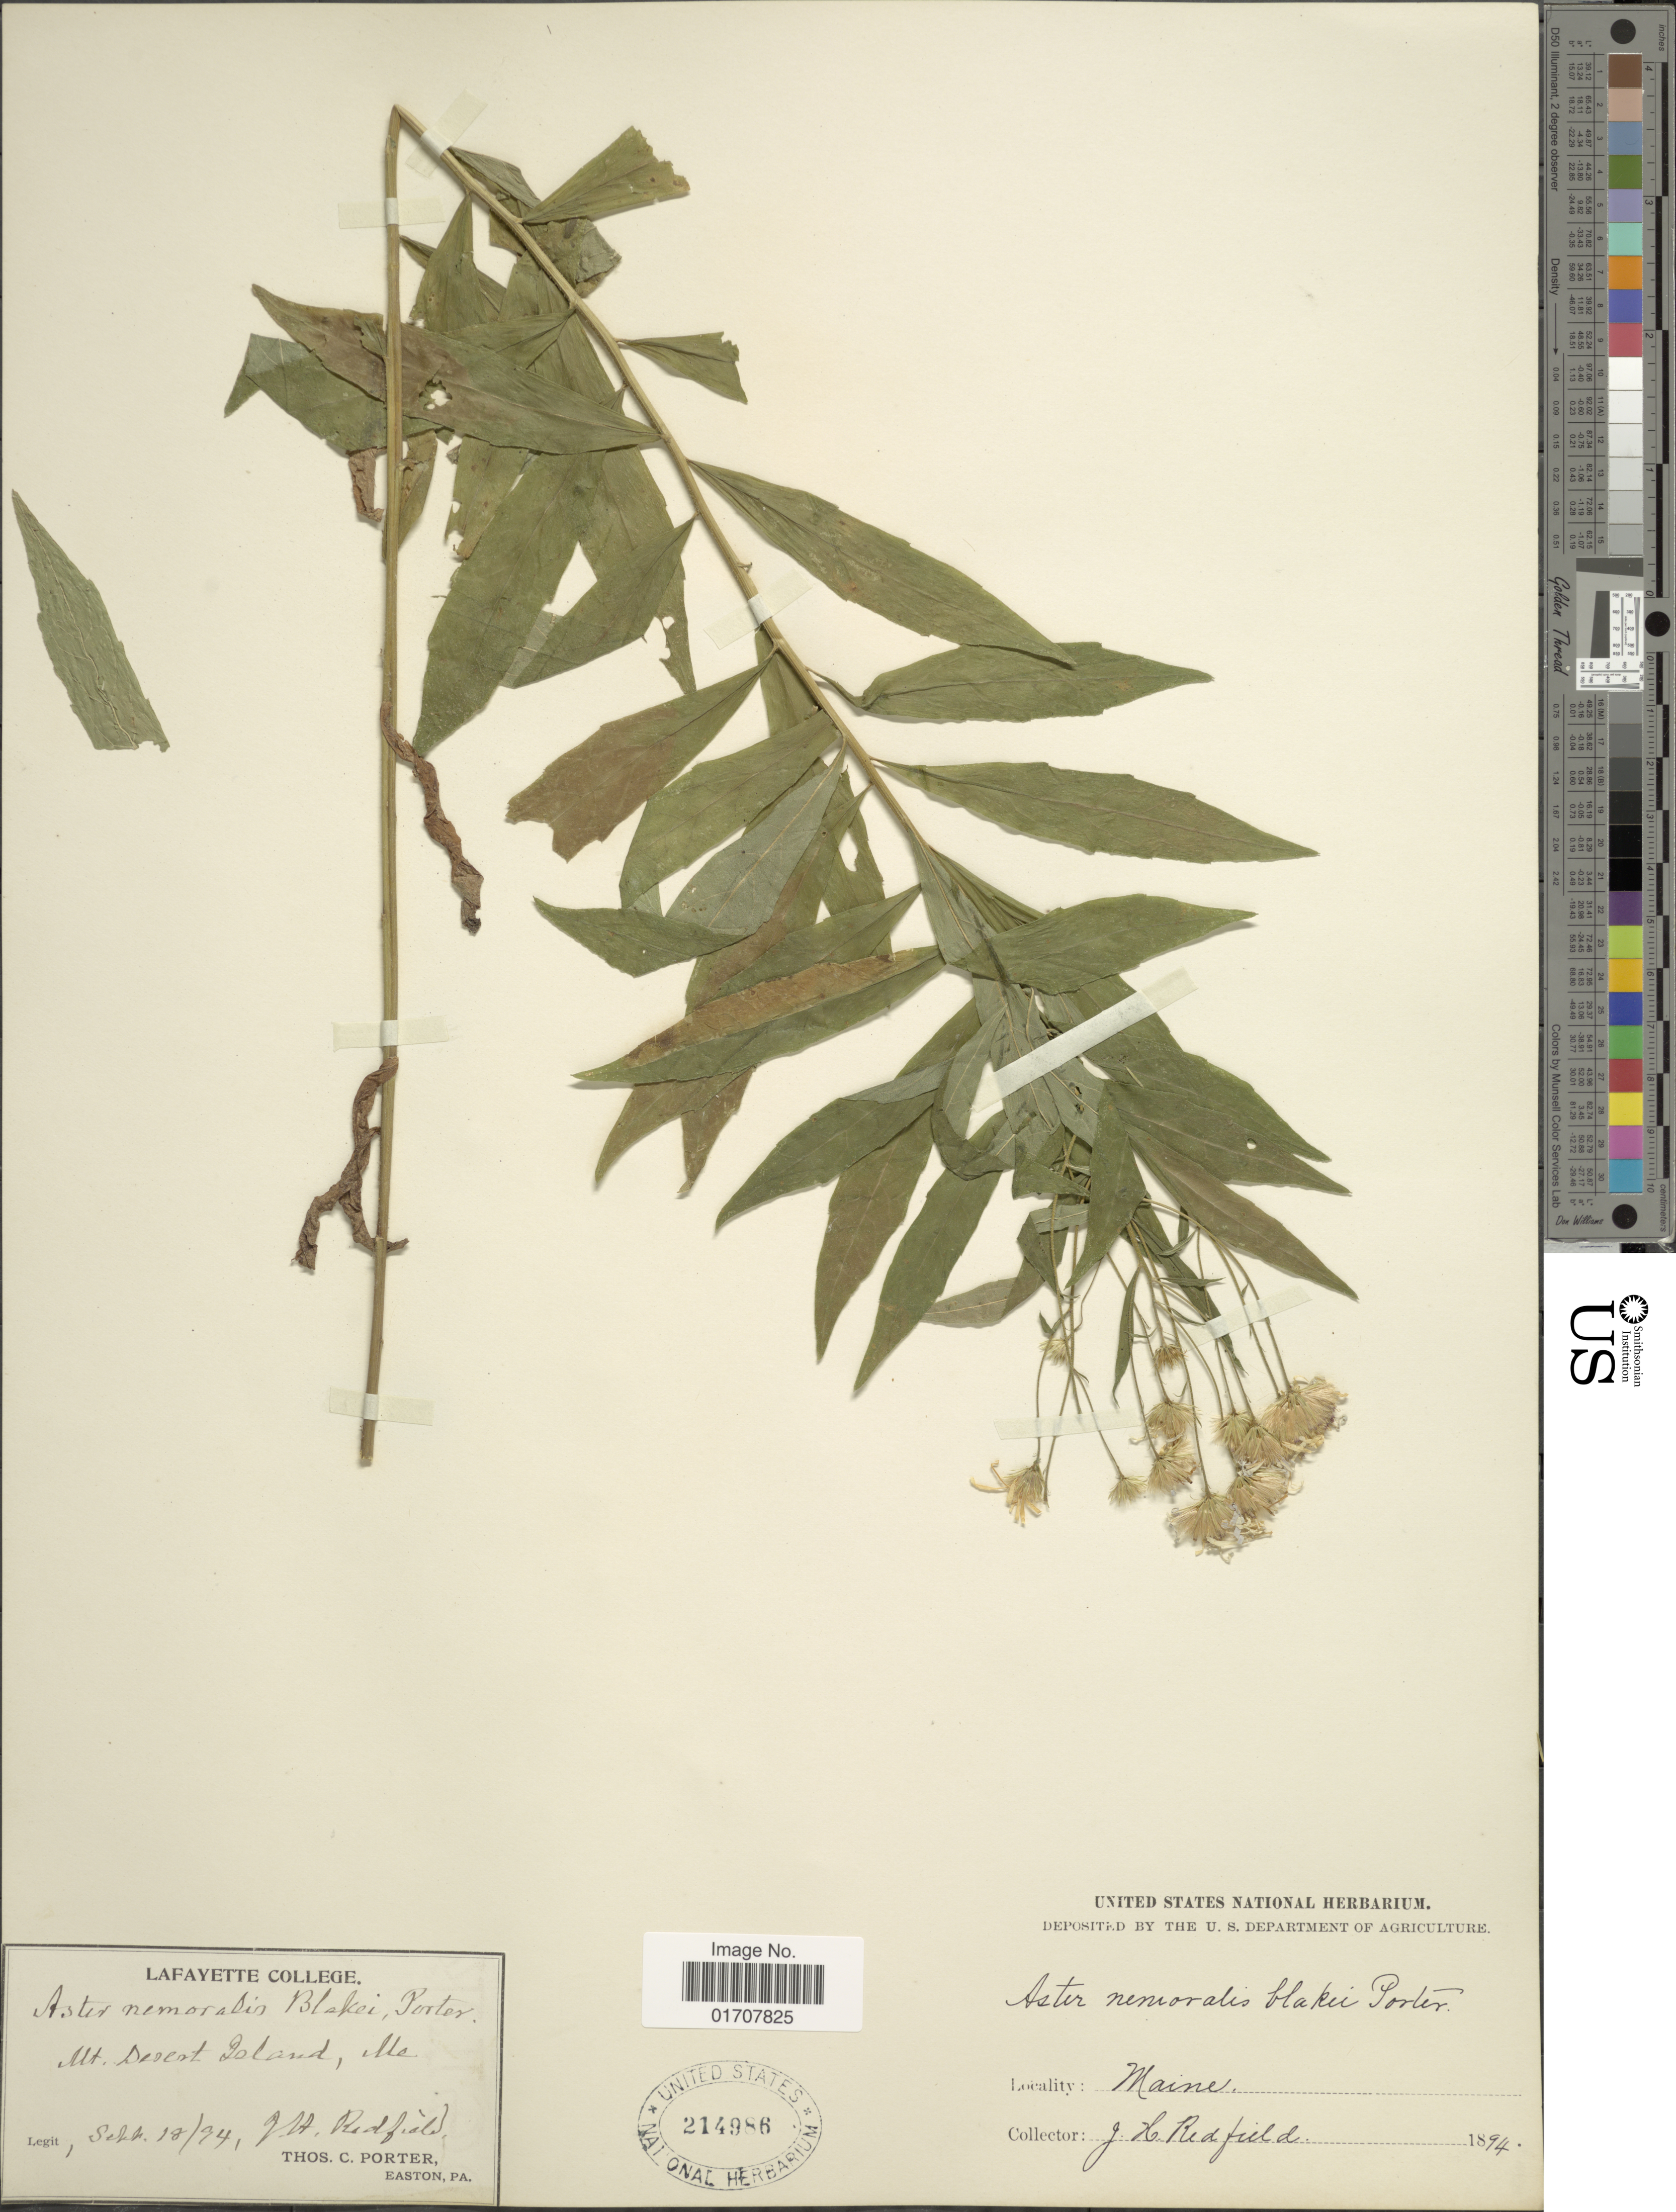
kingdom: Plantae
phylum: Tracheophyta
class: Magnoliopsida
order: Asterales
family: Asteraceae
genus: Oclemena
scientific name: Oclemena nemoralis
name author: (Aiton) Greene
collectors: J. Redfield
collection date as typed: Transcribed d/m/y: 18/9/94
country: United States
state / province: Maine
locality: Mt. Desert Island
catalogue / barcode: US 214986